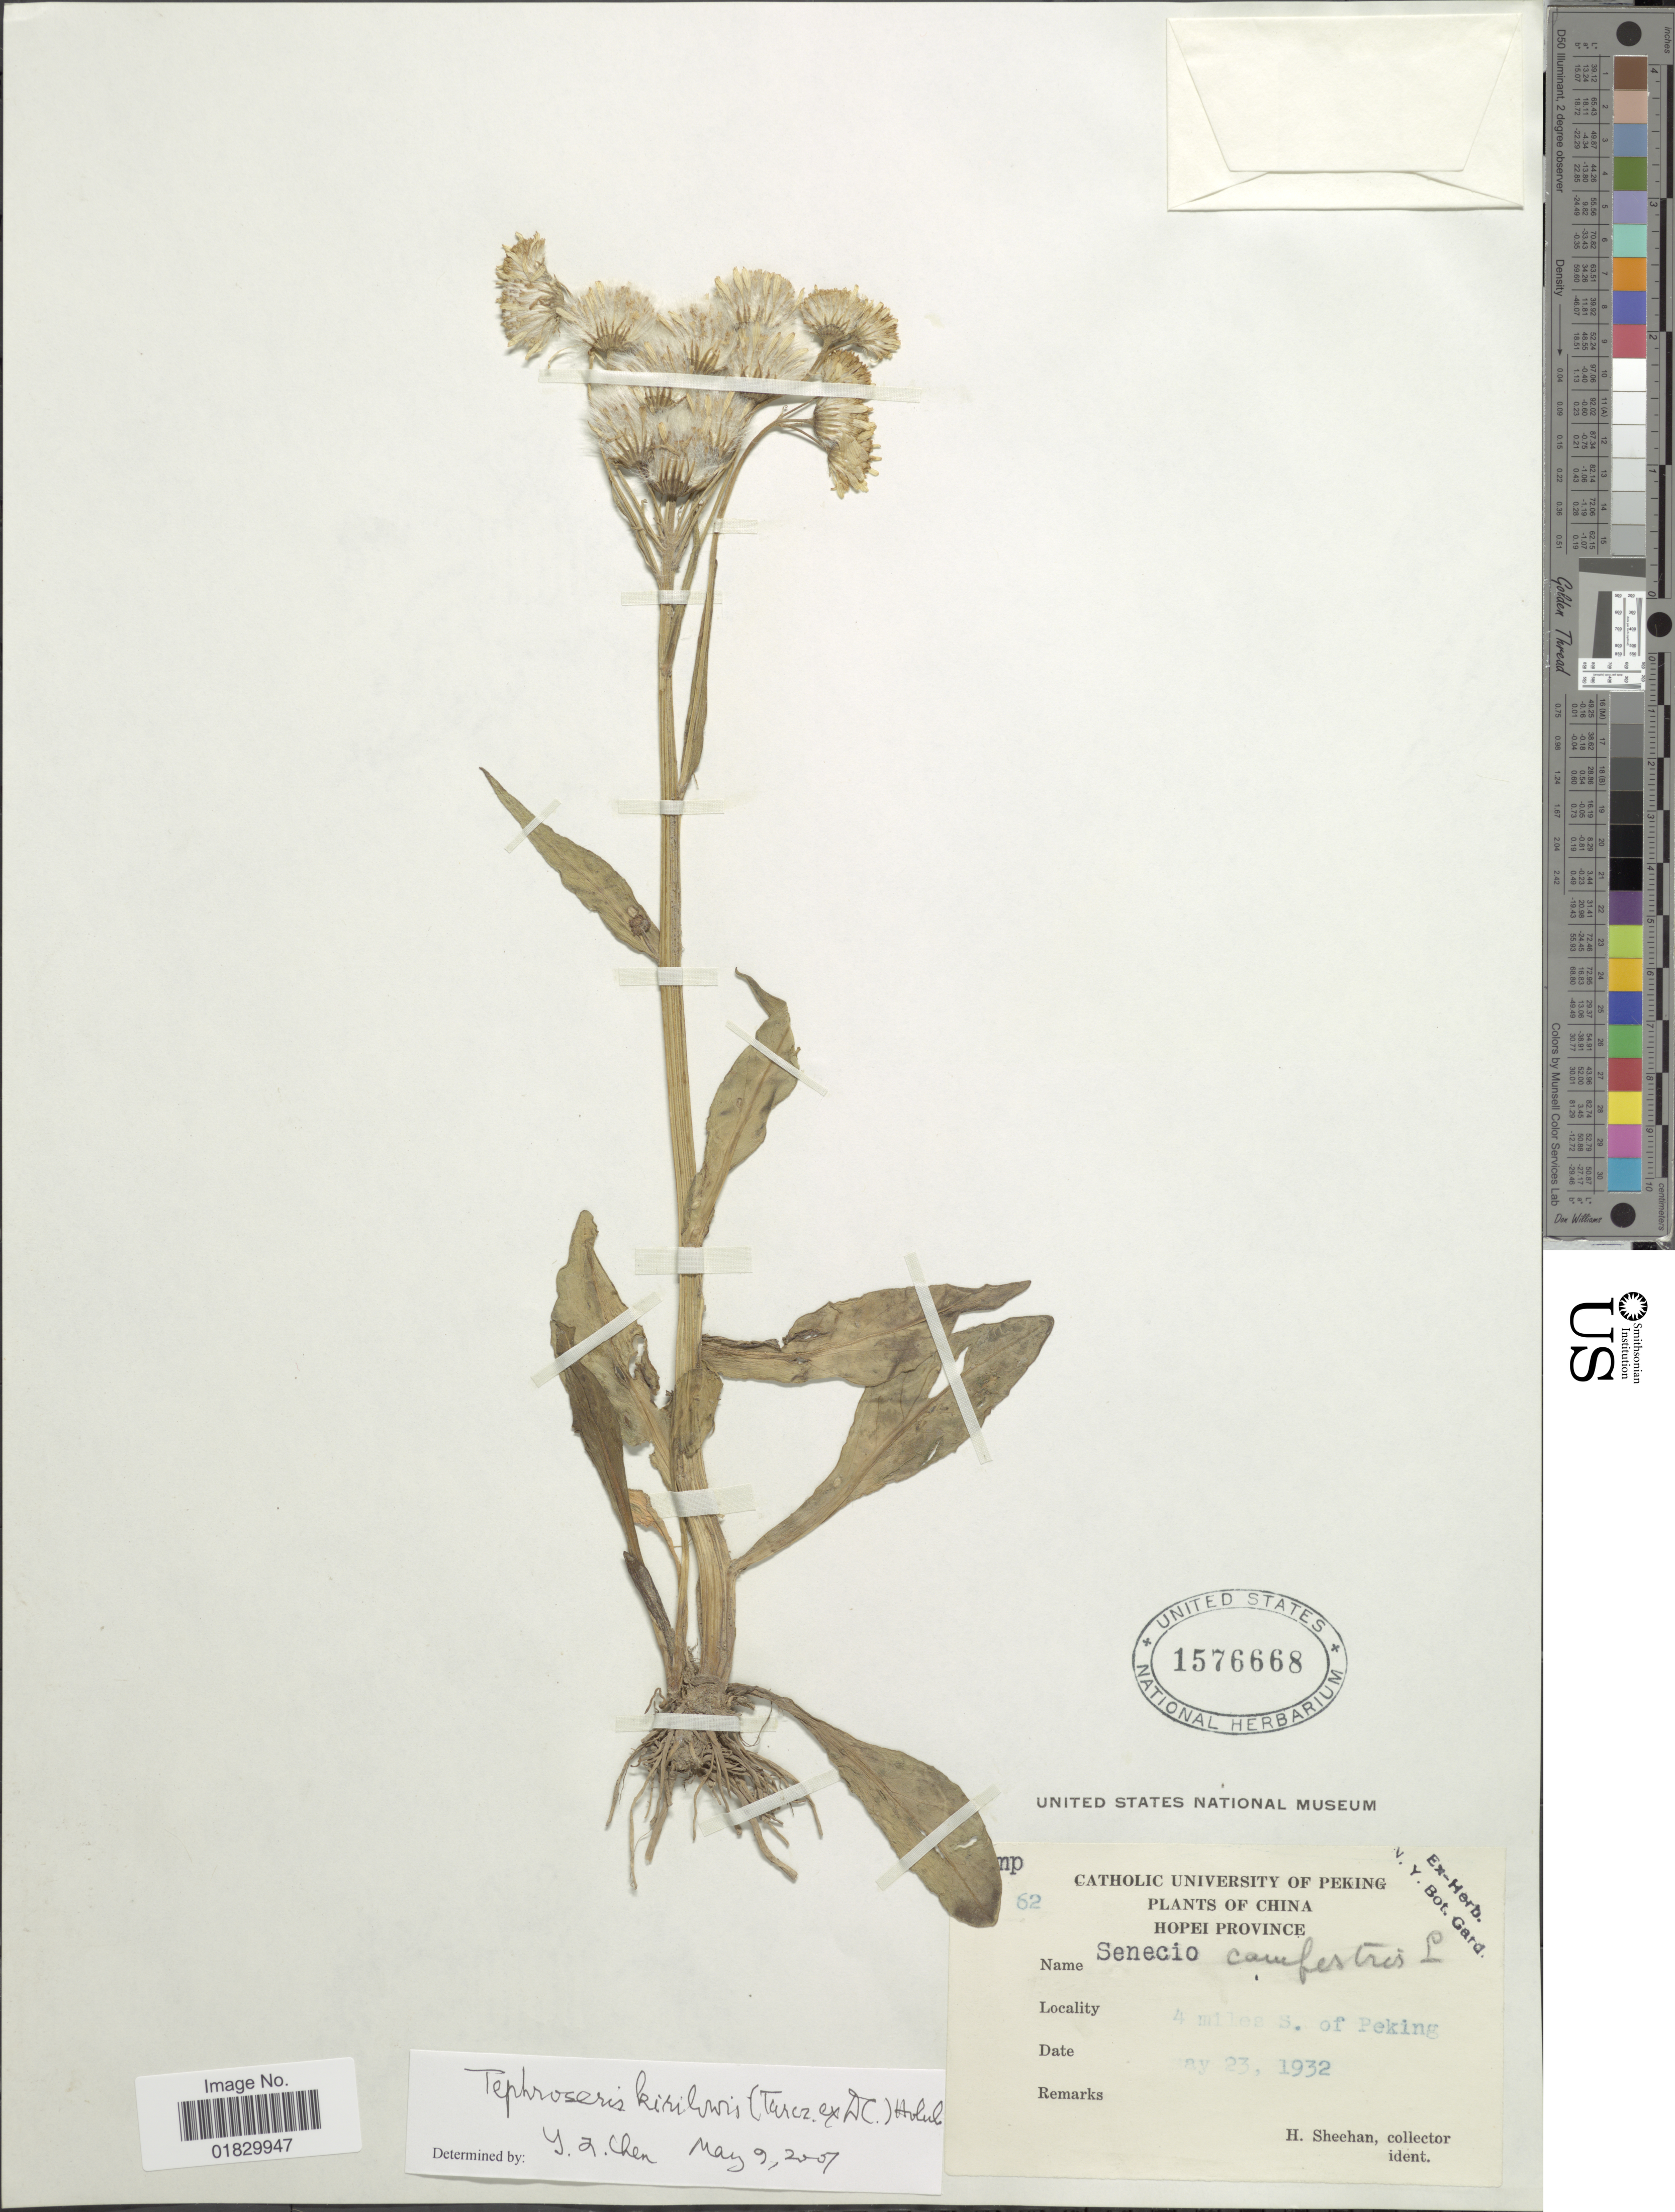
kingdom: Plantae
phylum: Tracheophyta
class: Magnoliopsida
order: Asterales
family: Asteraceae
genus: Tephroseris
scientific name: Tephroseris kirilowii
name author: (Turcz. ex DC.) Holub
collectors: H. Sheehan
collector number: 62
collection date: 1932-05-23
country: China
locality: Hopei Province, 4 miles S. of Peking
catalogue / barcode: US 1576668